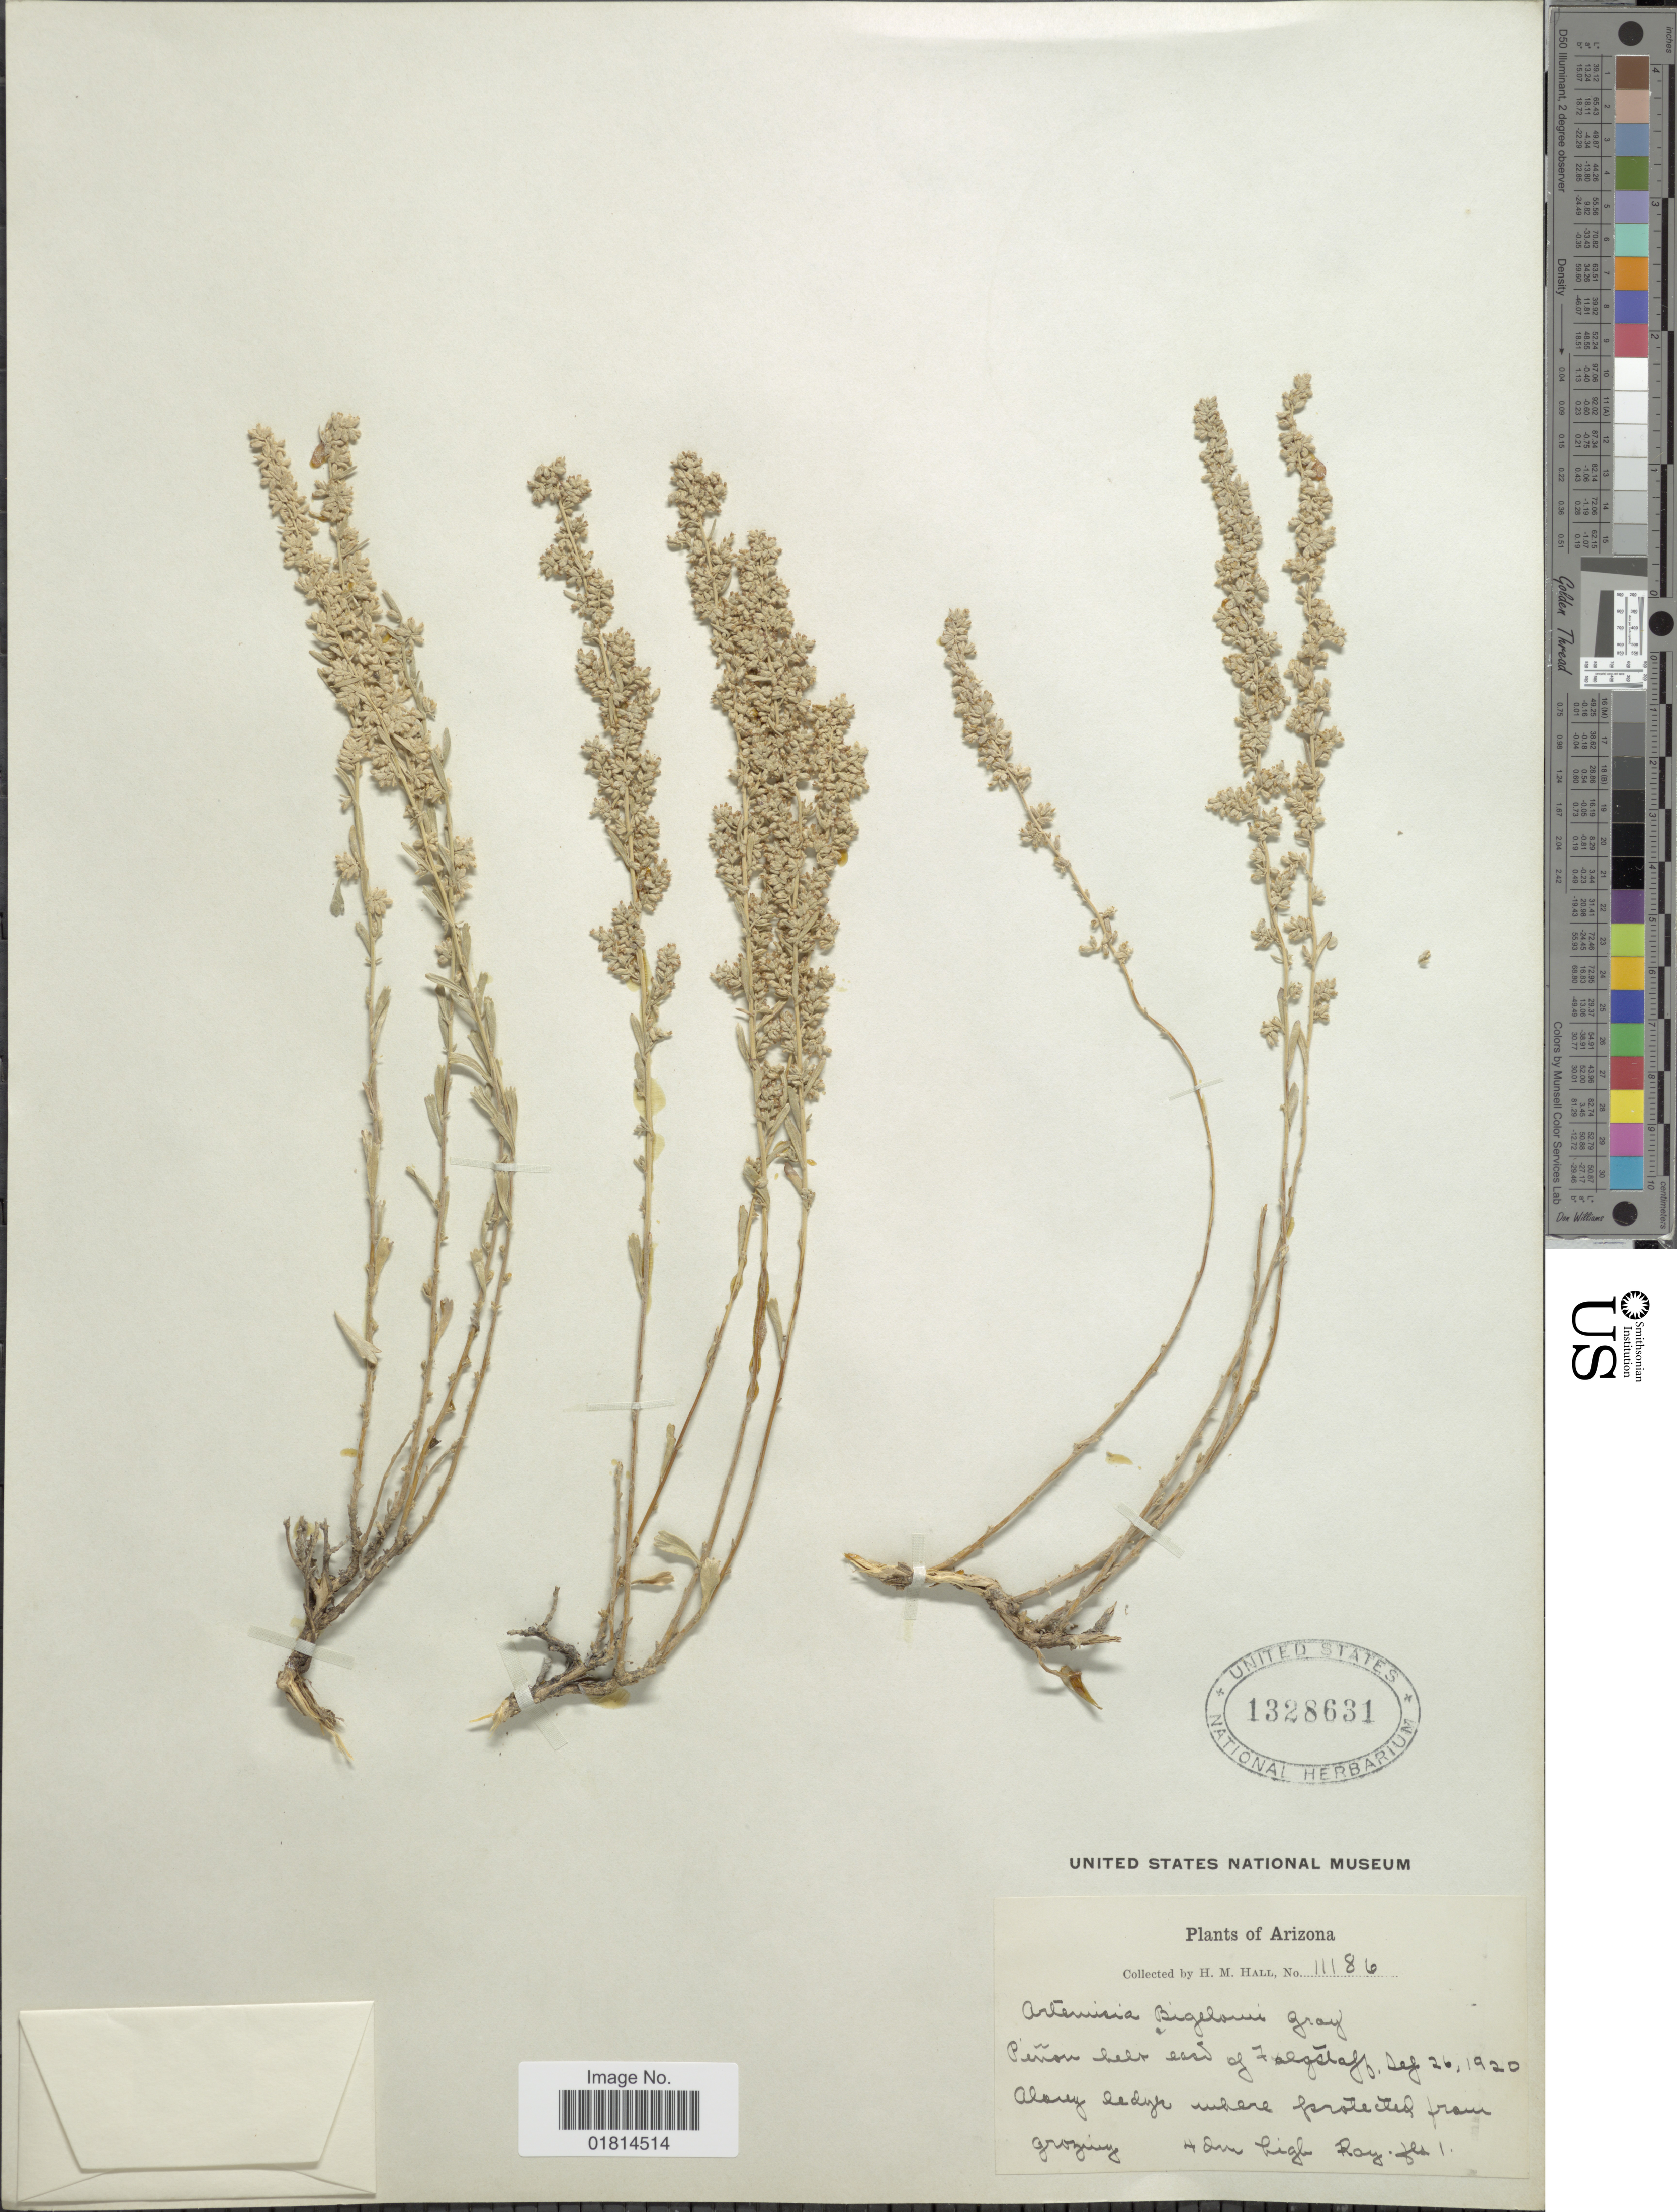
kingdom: Plantae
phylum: Tracheophyta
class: Magnoliopsida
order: Asterales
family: Asteraceae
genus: Artemisia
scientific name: Artemisia bigelovii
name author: A. Gray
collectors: H. M. Hall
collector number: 11186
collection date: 1920-12-26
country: United States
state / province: Arizona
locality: East of Flagstaff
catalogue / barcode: US 1328631